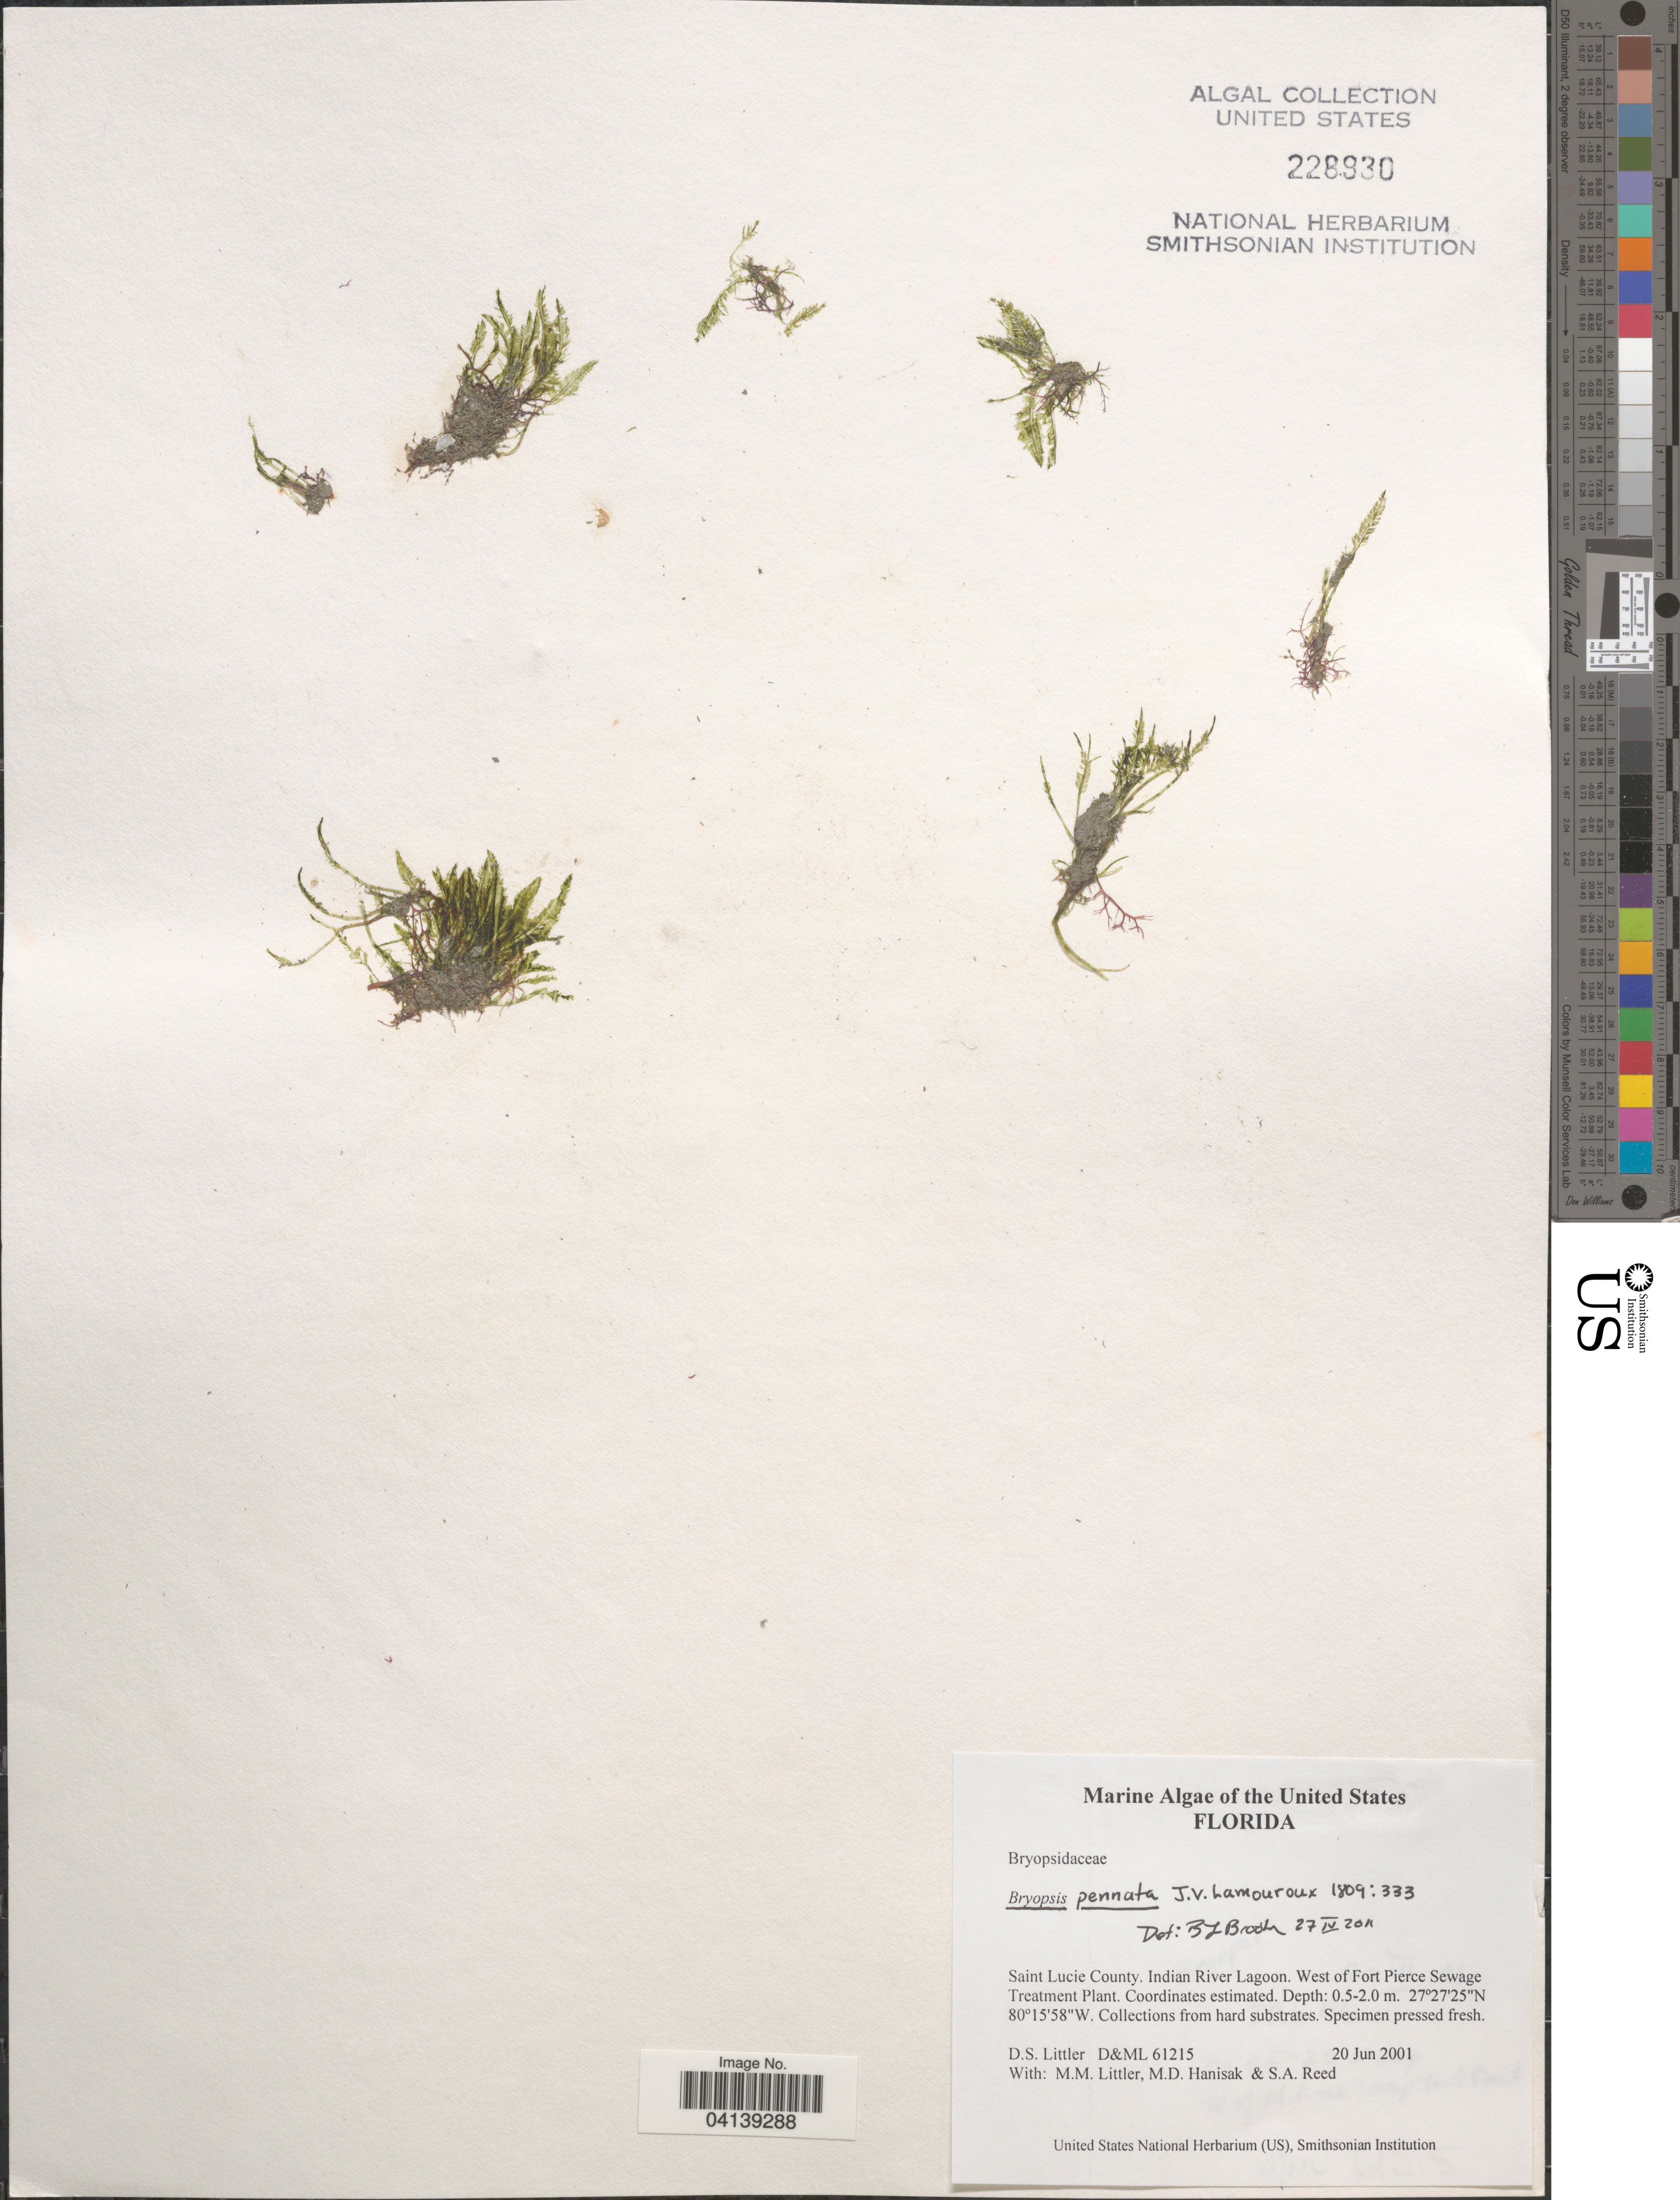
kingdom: Plantae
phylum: Chlorophyta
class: Ulvophyceae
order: Bryopsidales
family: Bryopsidaceae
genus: Bryopsis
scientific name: Bryopsis pennata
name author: J.V.Lamouroux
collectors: D. S. Littler, M. Hanisak & S. Reed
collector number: D&ML61215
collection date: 2001-06-20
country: United States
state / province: Florida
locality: Saint Lucie County. Indian River Lagoon. West of Fort Pierce Sewage Treatment Plant.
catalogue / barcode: US 228930